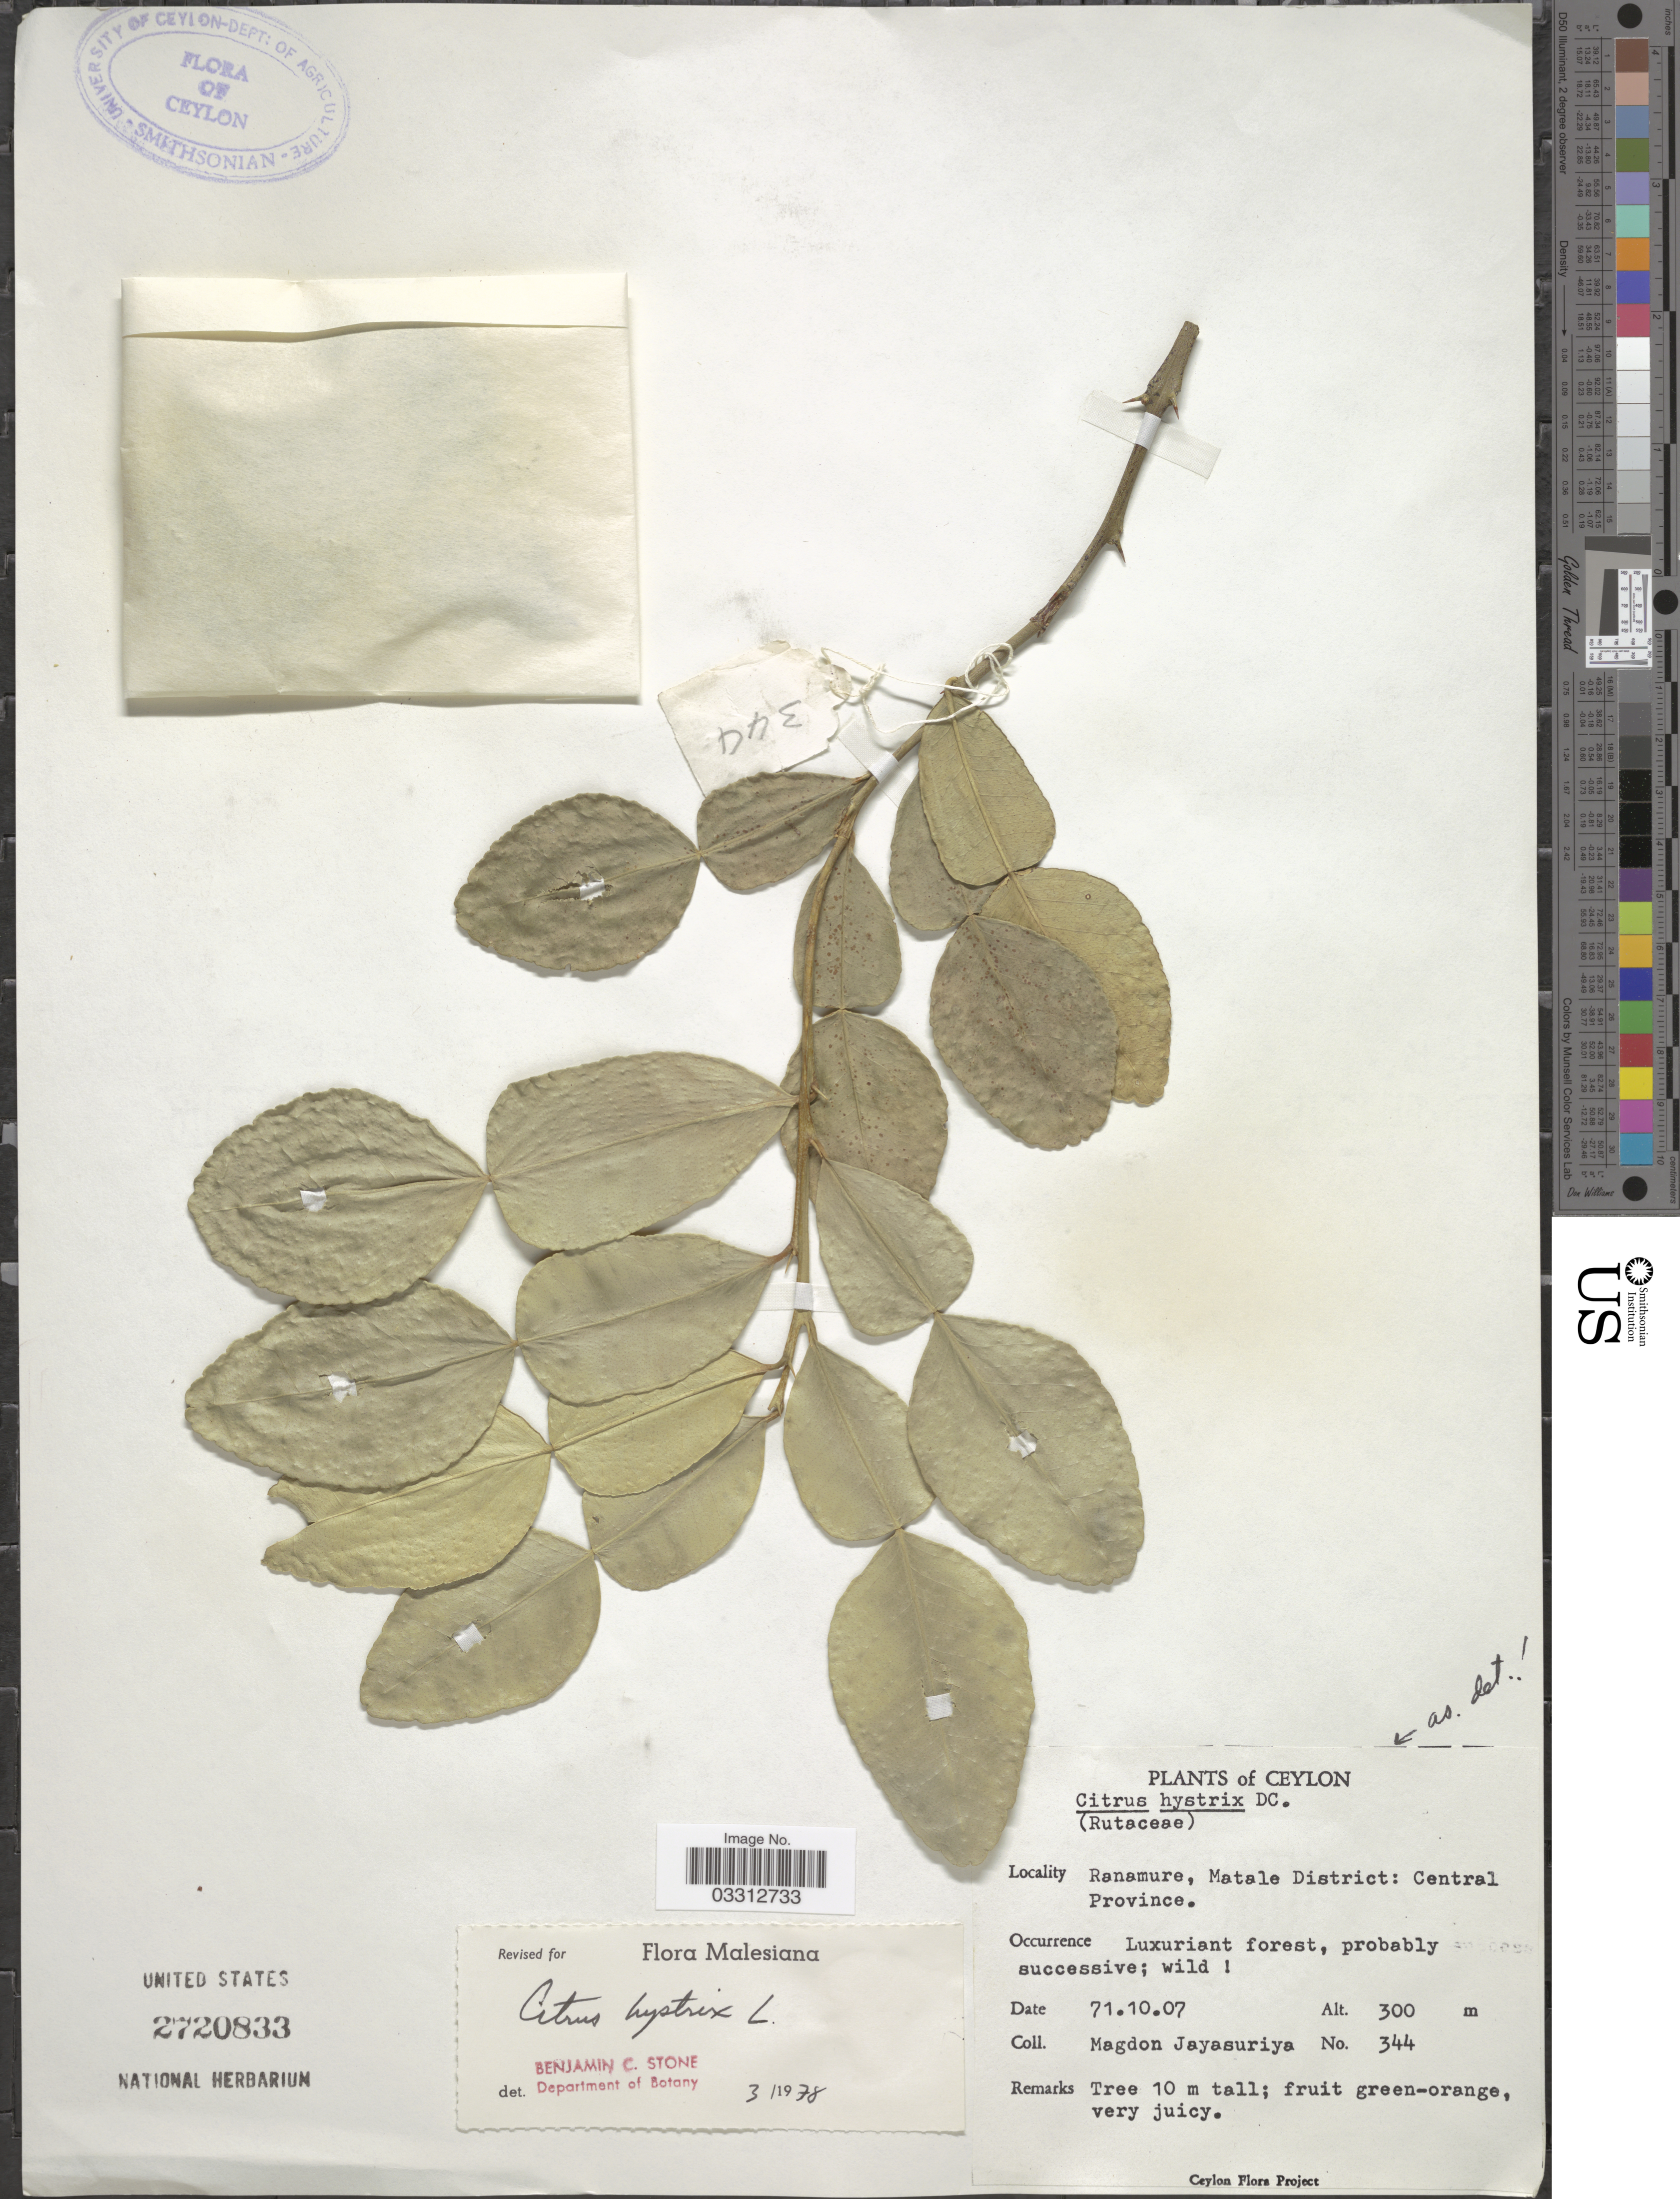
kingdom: Plantae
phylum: Tracheophyta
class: Magnoliopsida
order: Sapindales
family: Rutaceae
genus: Citrus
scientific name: Citrus hystrix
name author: DC.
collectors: A. H. Jayasuriya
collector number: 344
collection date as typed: Transcribed d/m/y: 7/10/71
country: Sri Lanka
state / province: Central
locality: Ranamure, Matale District.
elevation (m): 300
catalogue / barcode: US 2720833